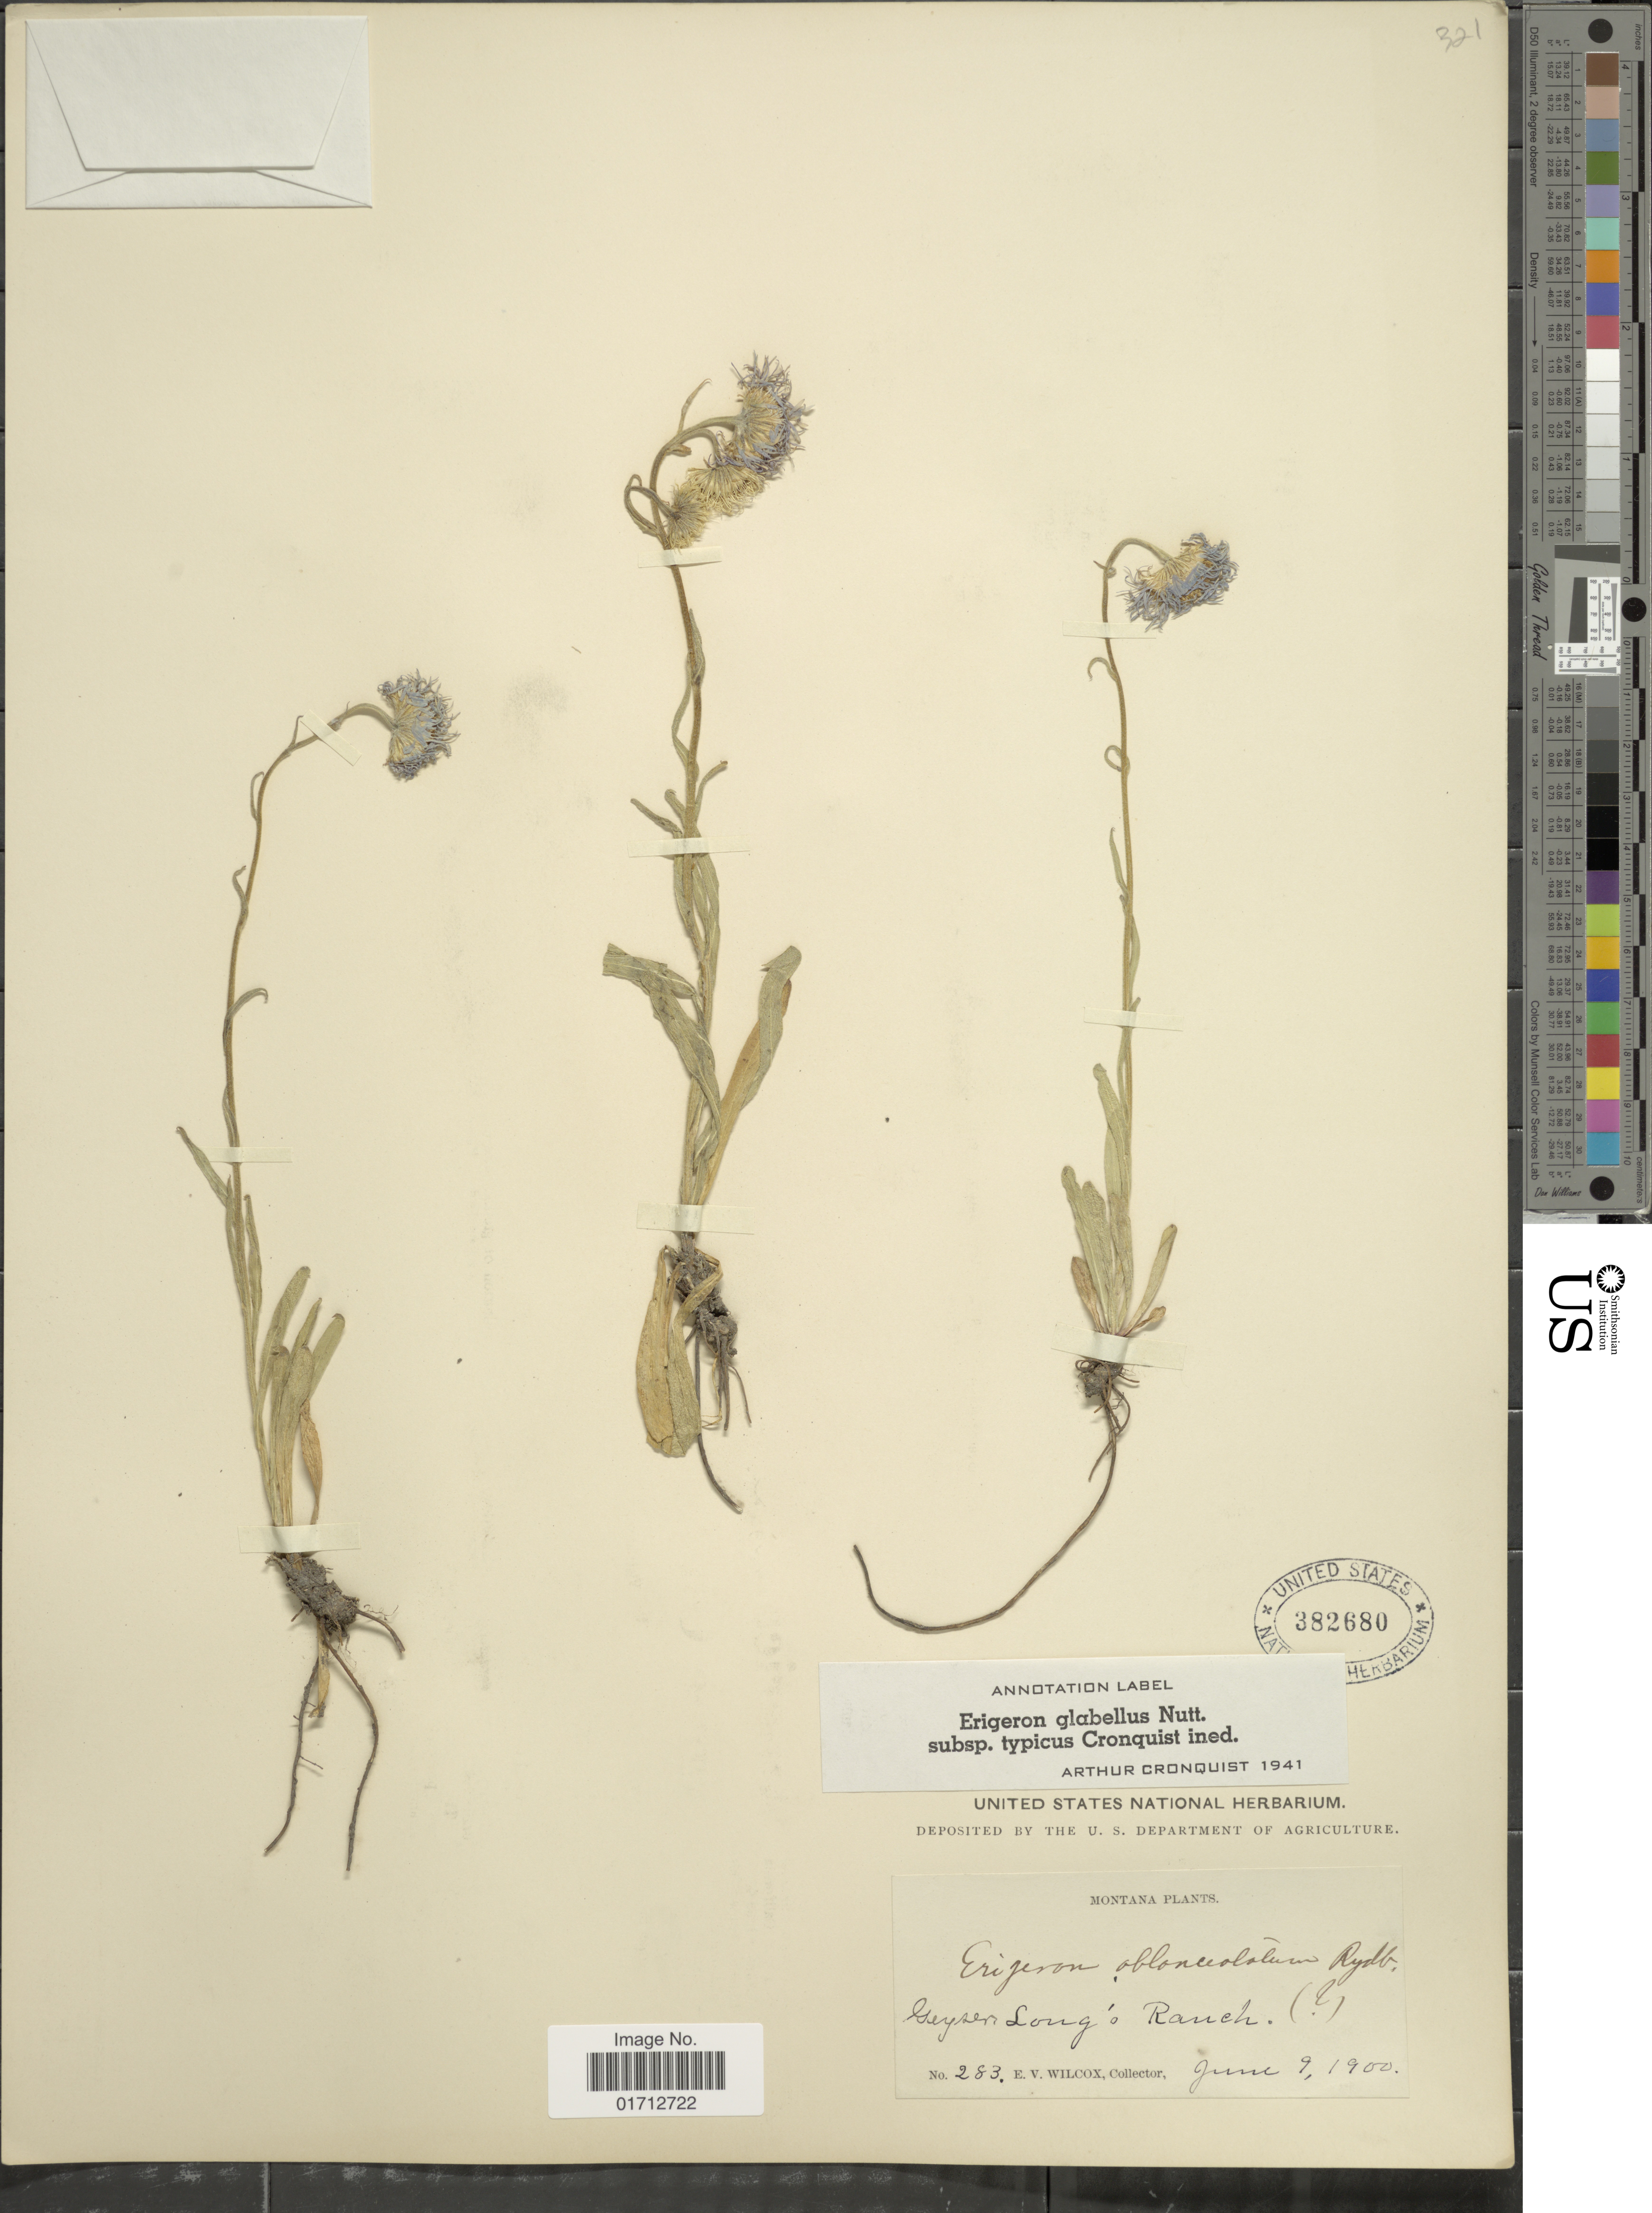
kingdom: Plantae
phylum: Tracheophyta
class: Magnoliopsida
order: Asterales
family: Asteraceae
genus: Erigeron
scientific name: Erigeron glabellus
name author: Nutt.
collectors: E. V. Wilcox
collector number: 283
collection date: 1900-06-09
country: United States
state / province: Montana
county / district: Judith Basin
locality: Geyser. Long's Ranch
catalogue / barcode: US 382680